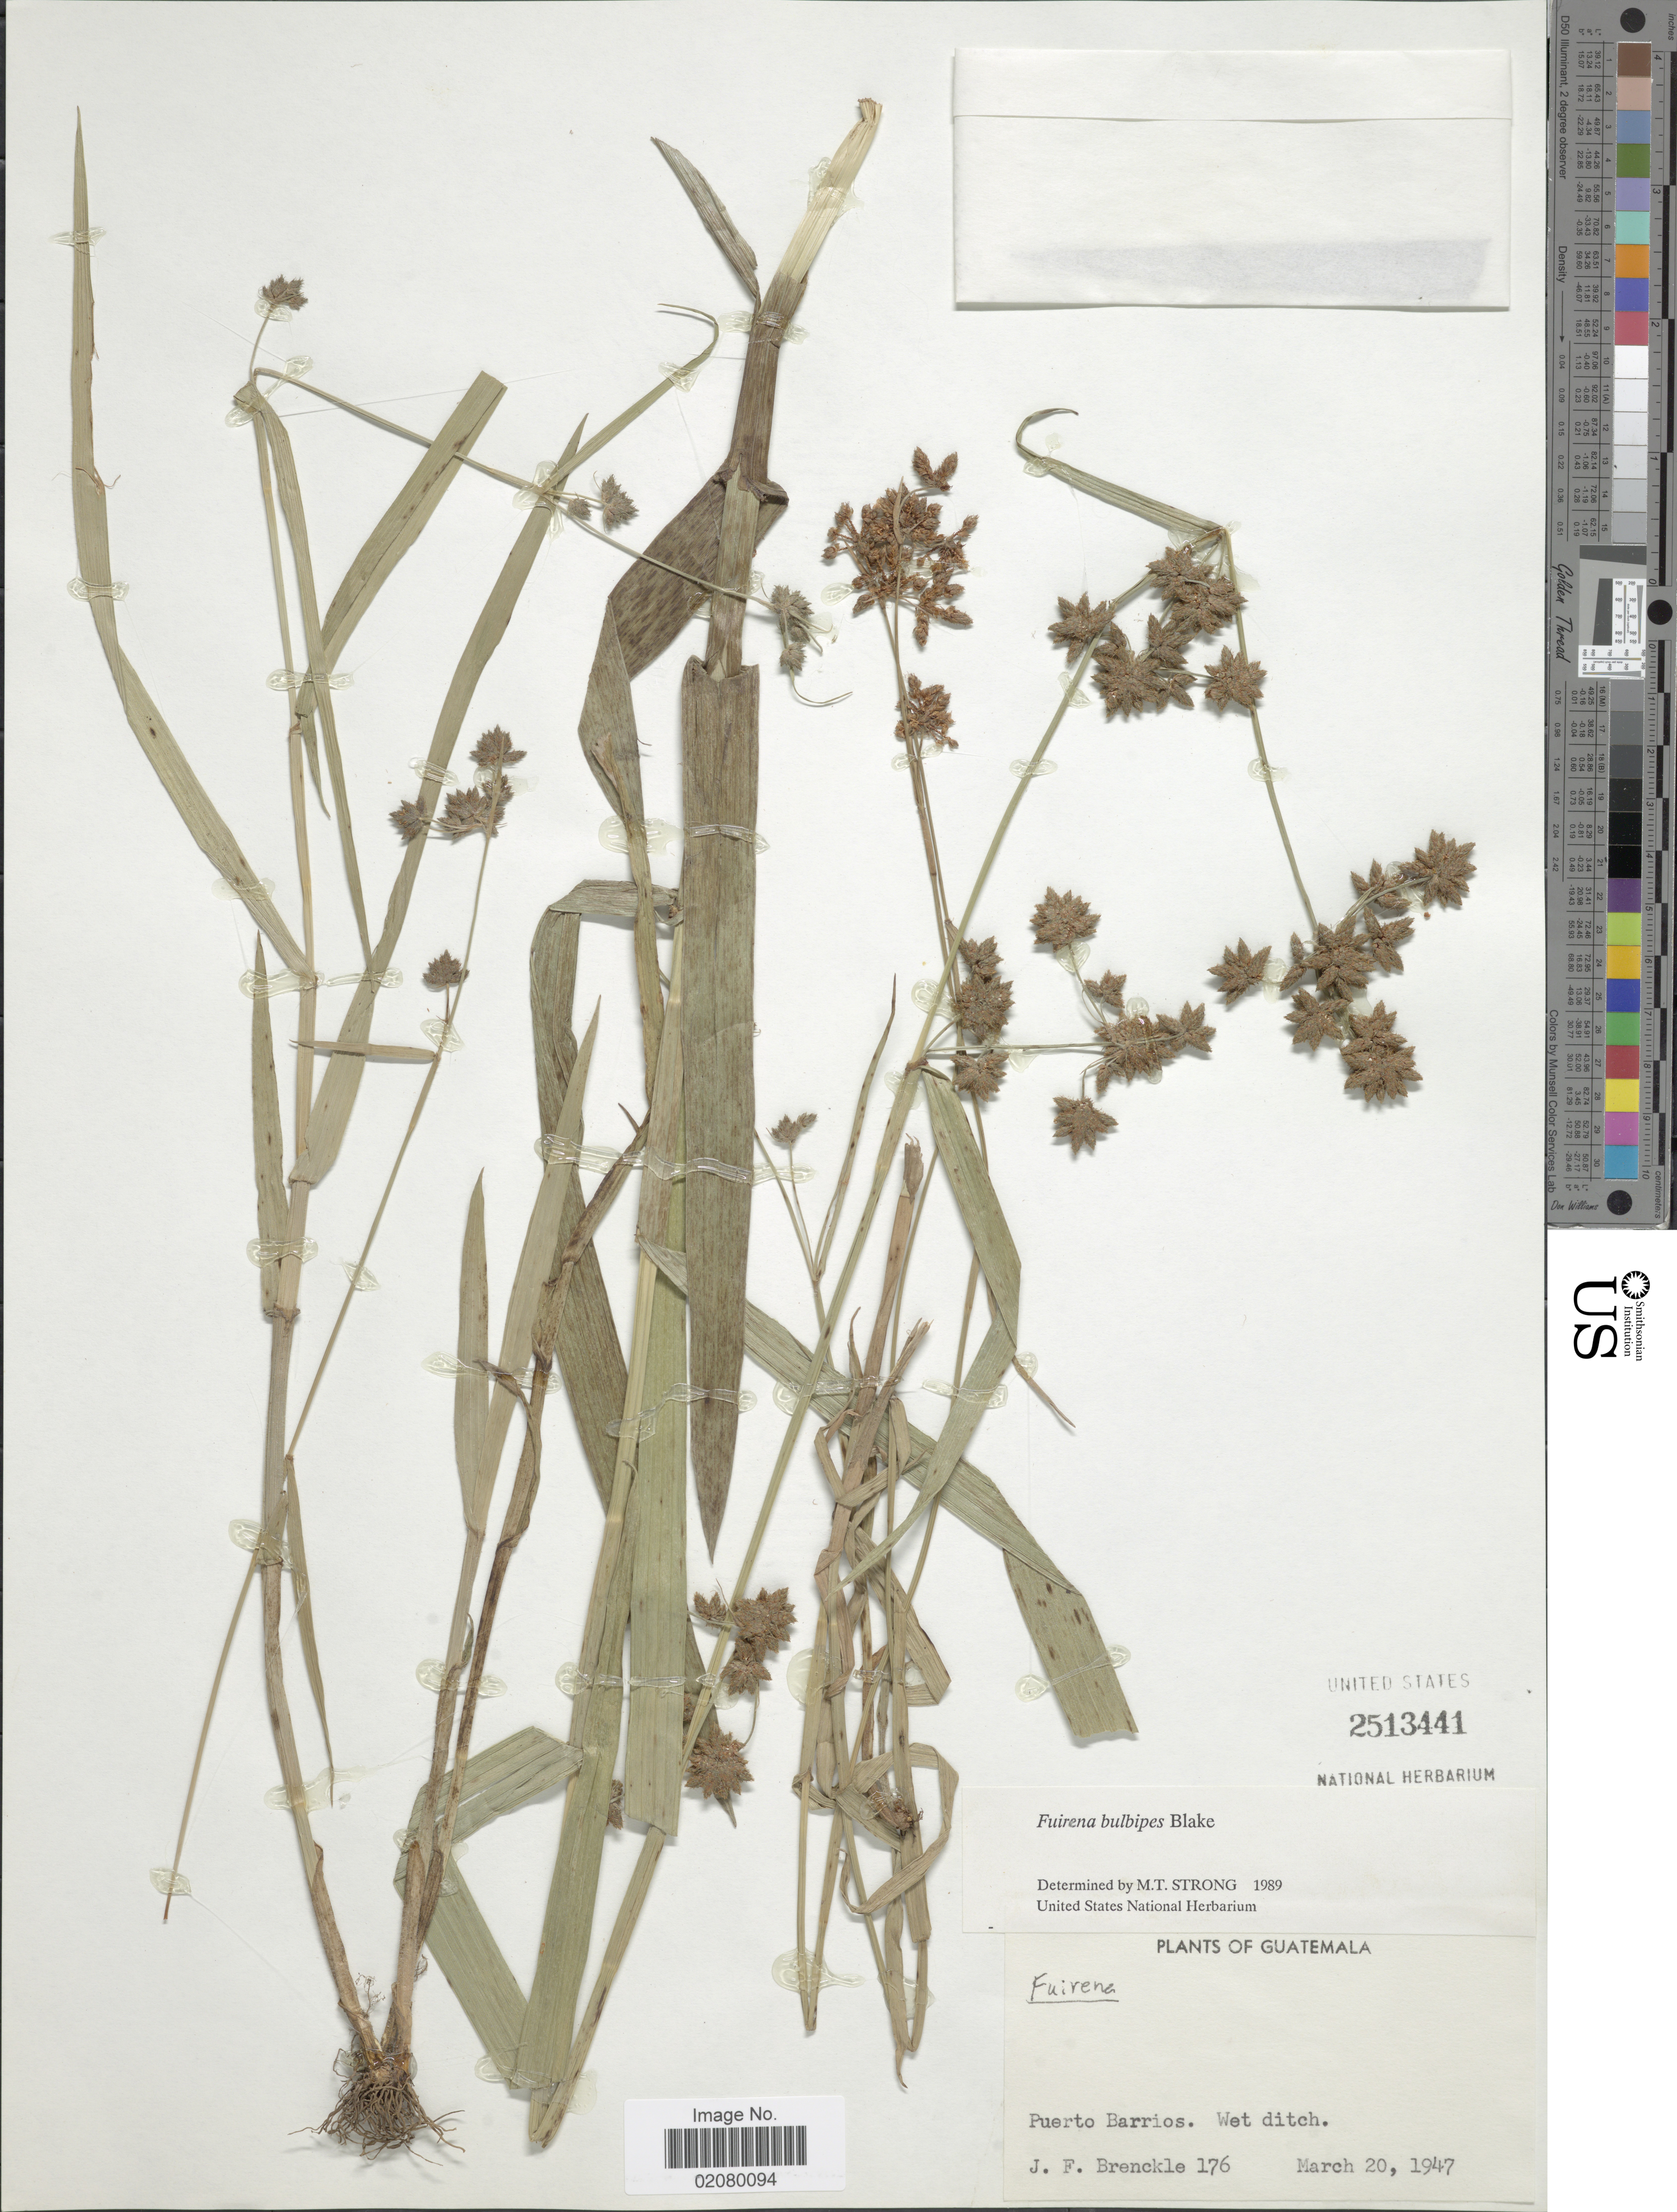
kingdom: Plantae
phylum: Tracheophyta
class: Liliopsida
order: Poales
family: Cyperaceae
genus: Fuirena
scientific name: Fuirena camptotricha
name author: C. Wright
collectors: J. Brenckle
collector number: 176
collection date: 1947-03-20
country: Guatemala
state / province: Guatemala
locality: Puerto Barrios. Wet ditch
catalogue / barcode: US 2513441